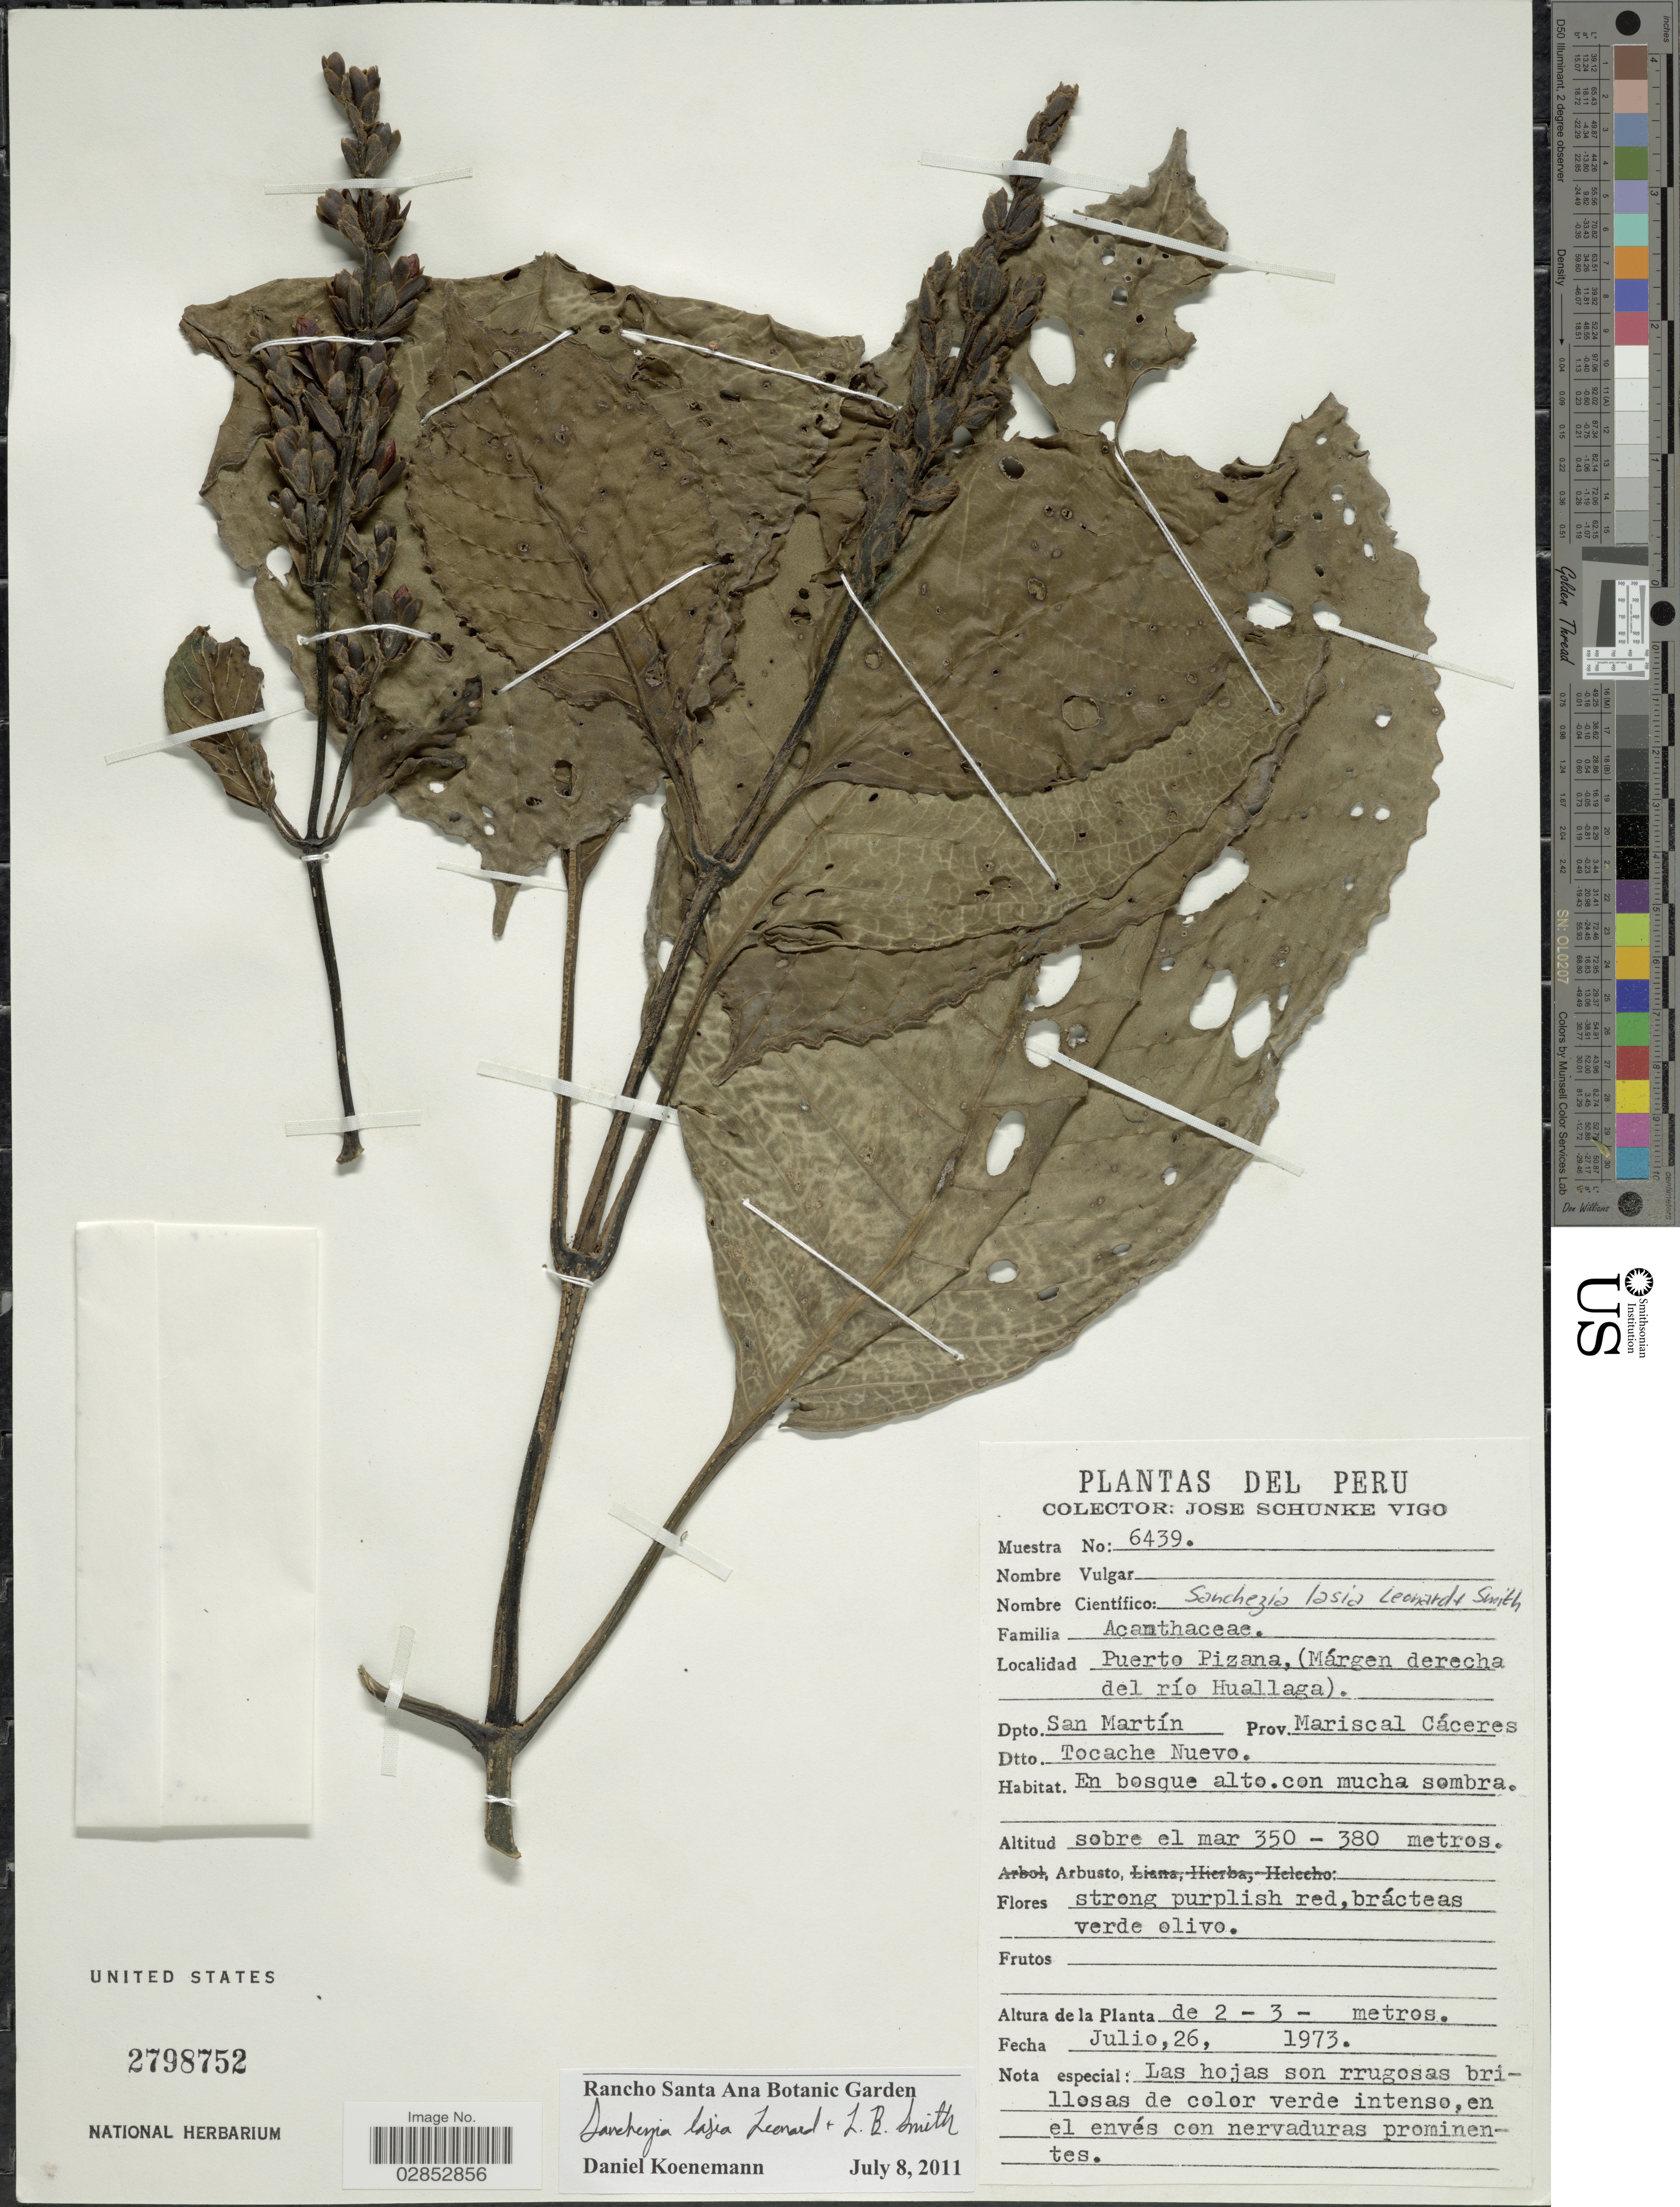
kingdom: Plantae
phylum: Tracheophyta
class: Magnoliopsida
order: Lamiales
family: Acanthaceae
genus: Sanchezia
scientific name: Sanchezia lasia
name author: Leonard & L.B. Sm.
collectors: J. Schunke Vigo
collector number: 6439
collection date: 1973-07-26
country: Peru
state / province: San Martín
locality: Puerto Pizana, (Márgen derecha del río Huallaga). Dpto. San Martín. Prov. Mariscal Cáceres. Dtto. Tocache Nuevo.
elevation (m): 350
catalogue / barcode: US 2798752